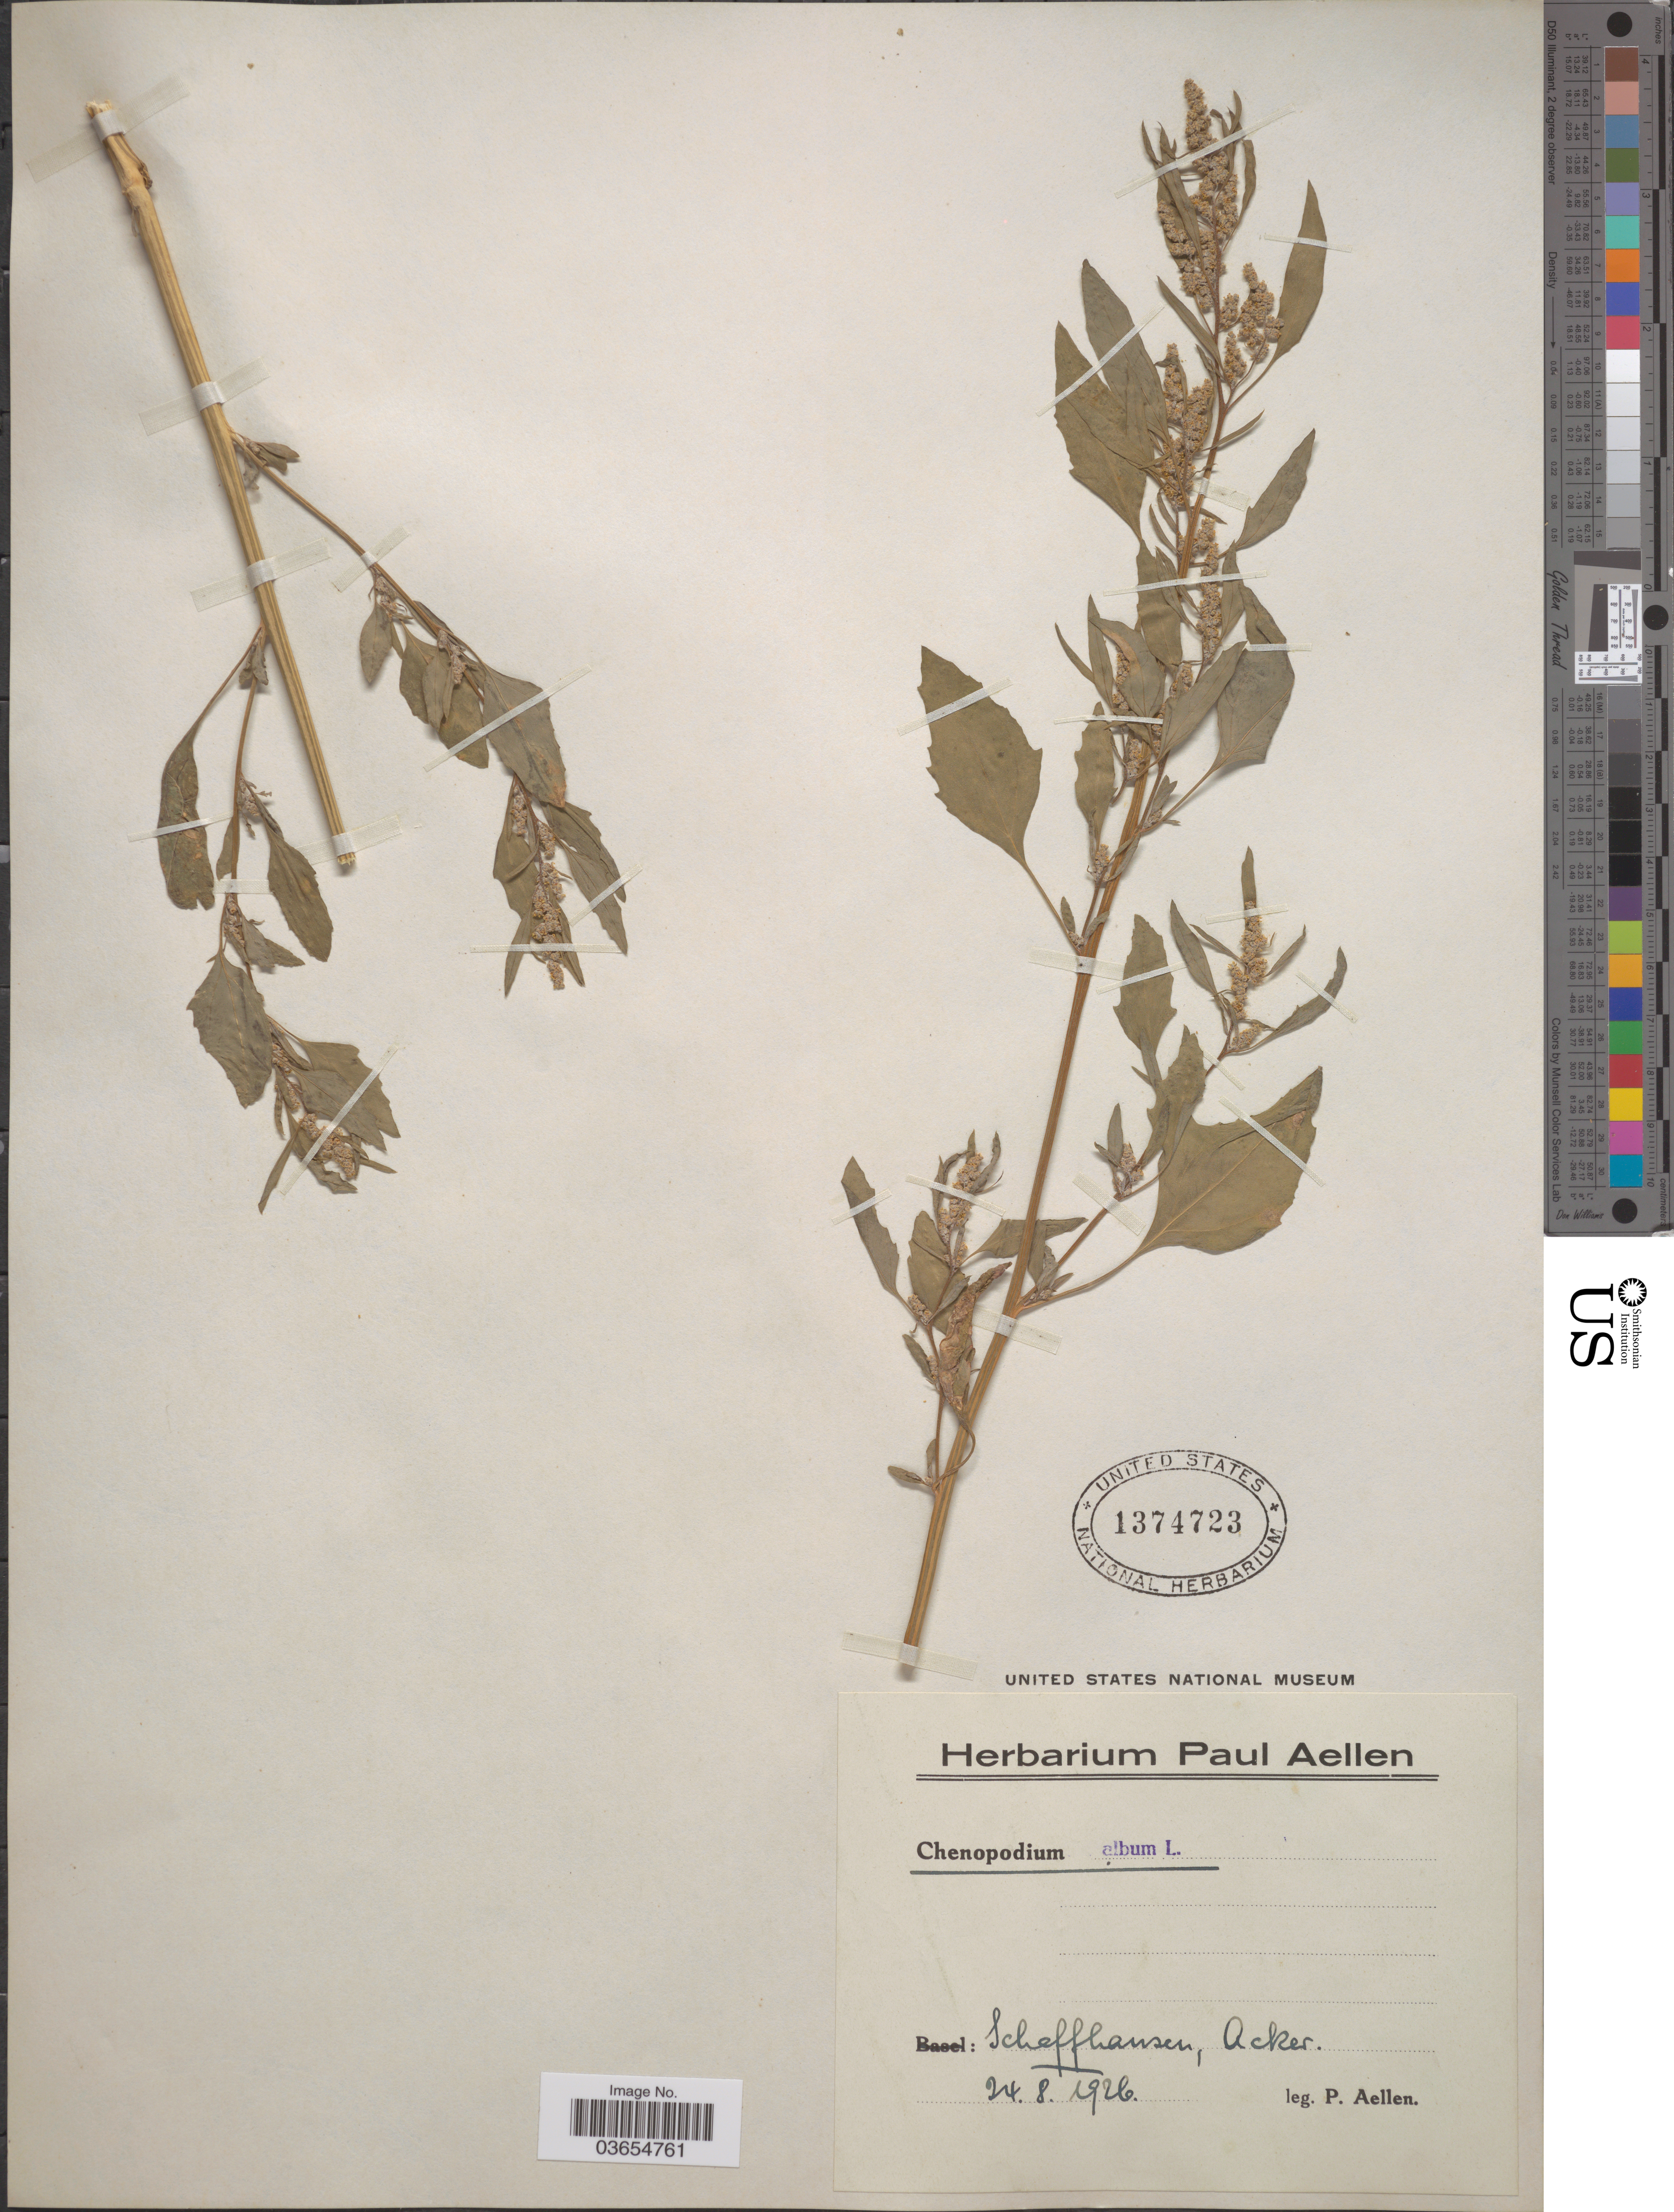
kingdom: Plantae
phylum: Tracheophyta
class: Magnoliopsida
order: Caryophyllales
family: Amaranthaceae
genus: Chenopodium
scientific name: Chenopodium album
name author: L.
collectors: P. Aellen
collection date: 1926-08-24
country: Switzerland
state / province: Schaffhausen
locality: Acker.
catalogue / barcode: US 1374723